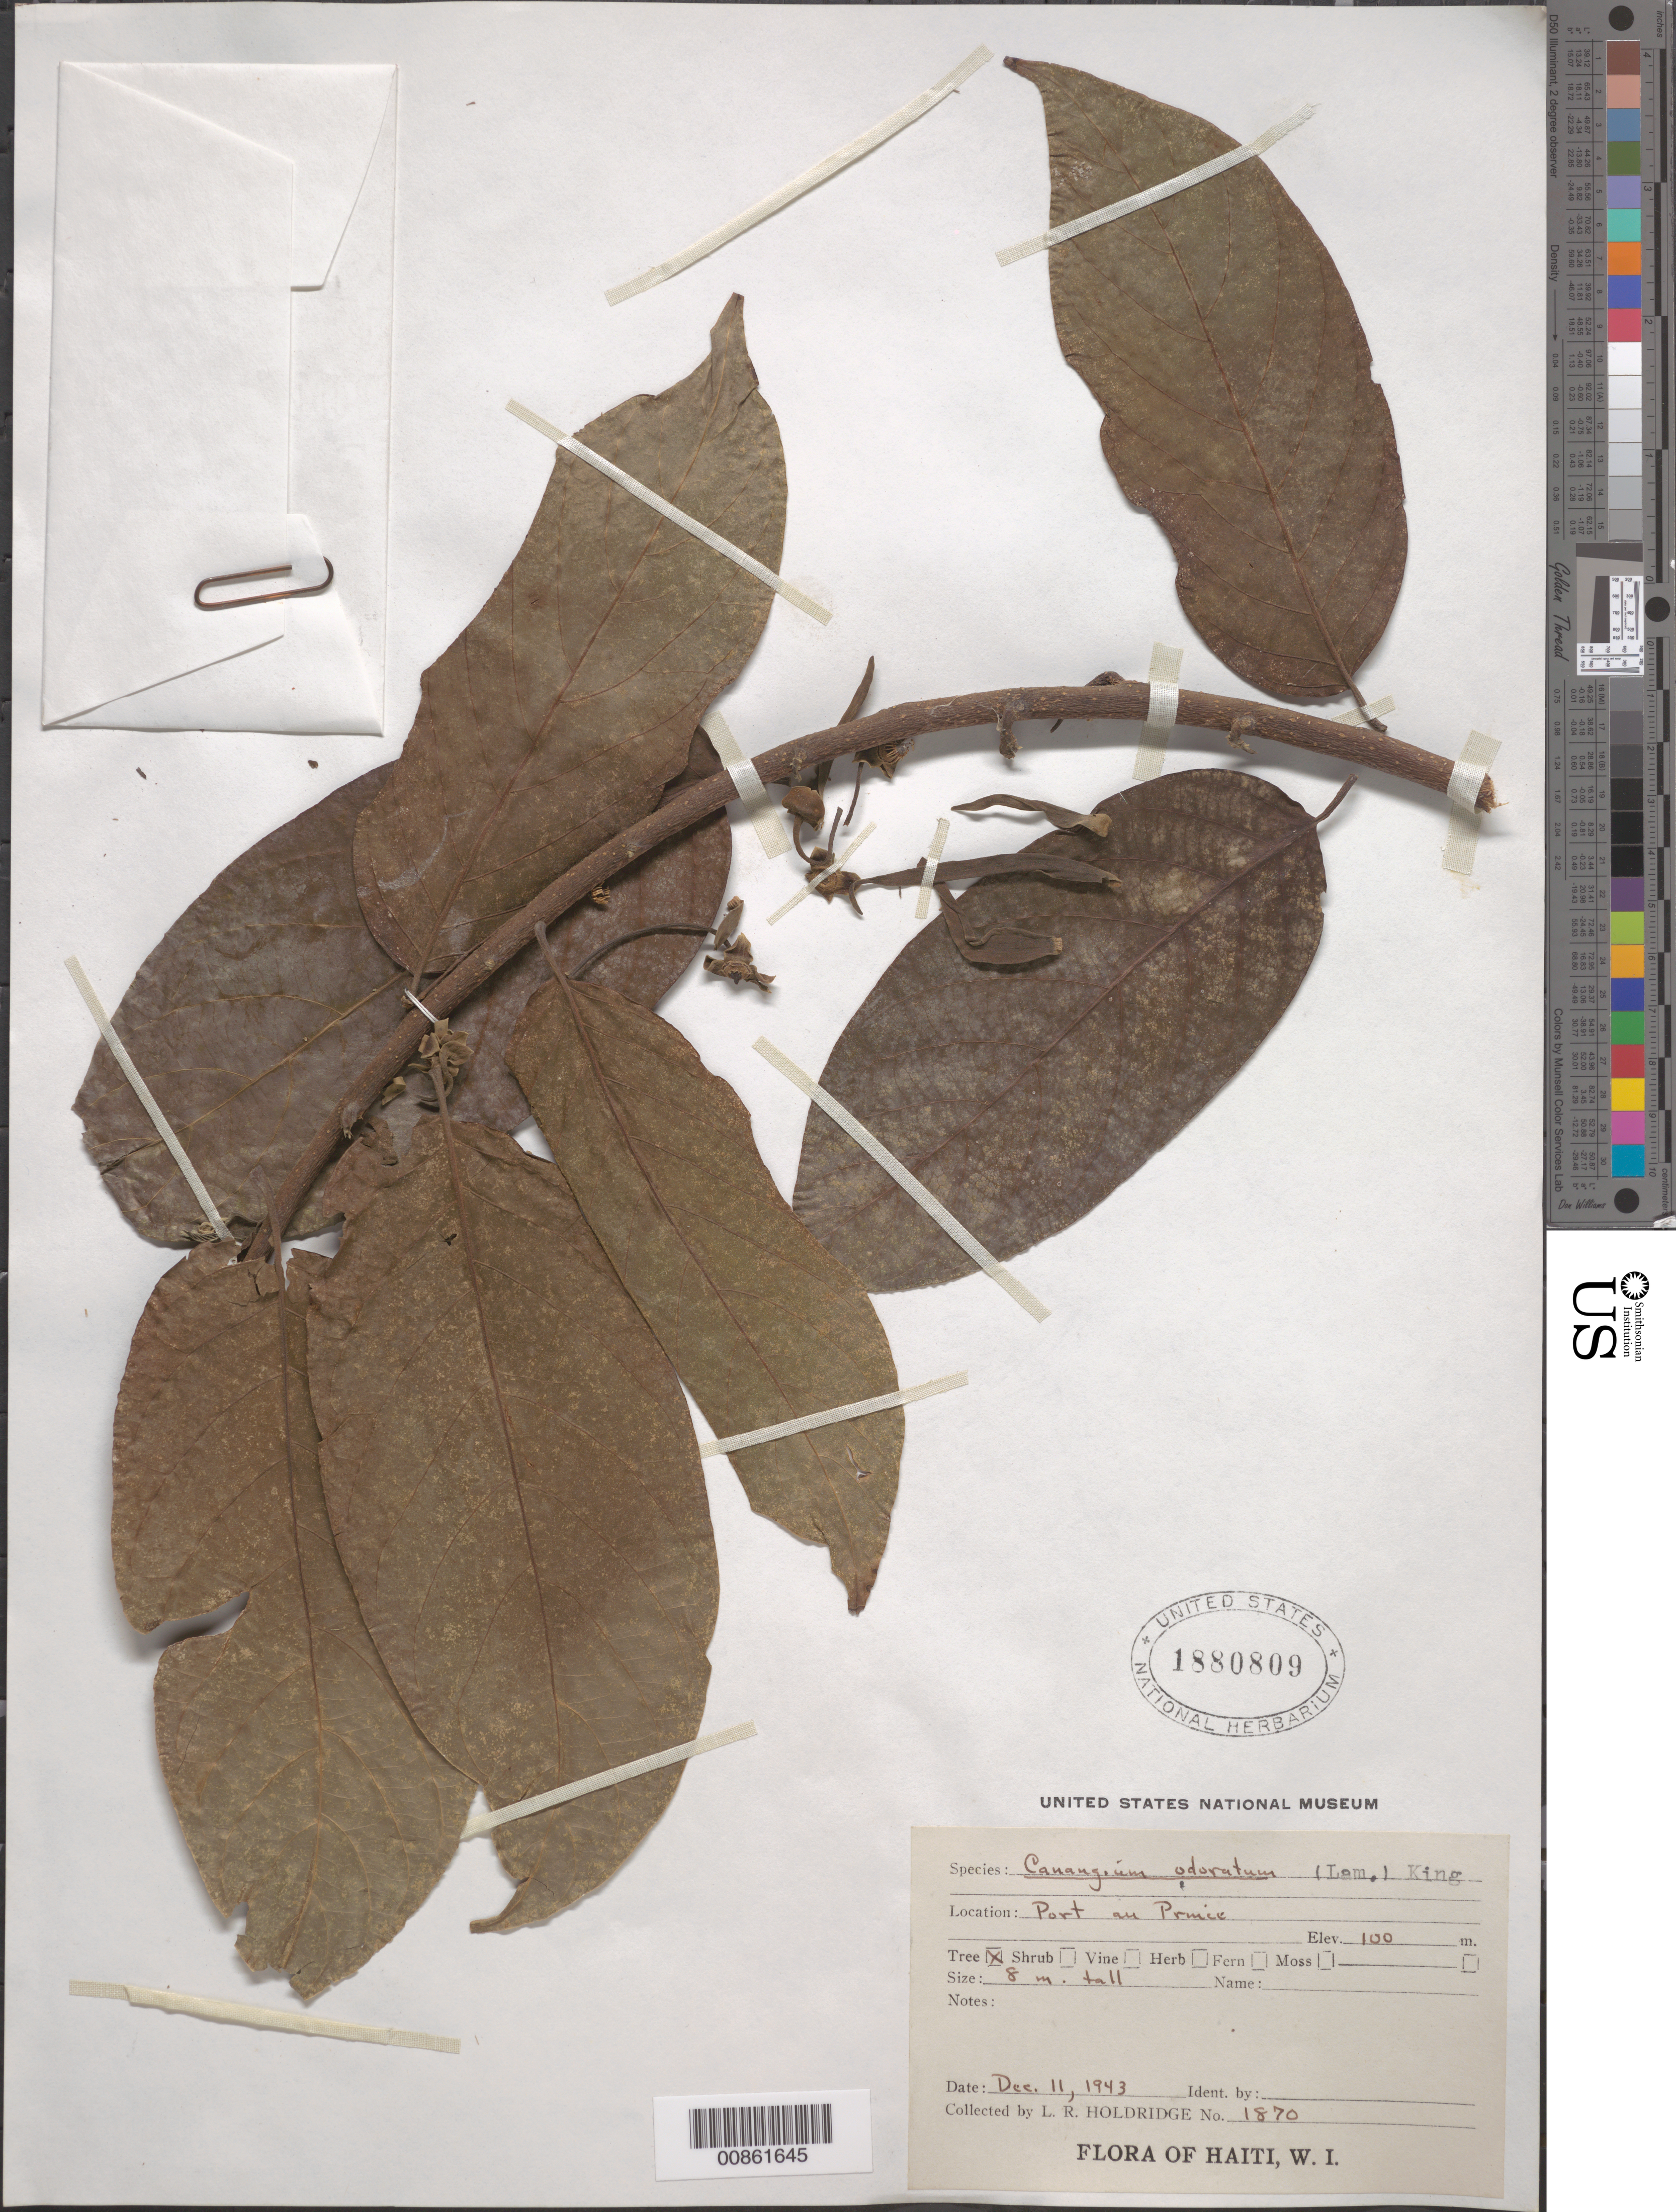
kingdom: Plantae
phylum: Tracheophyta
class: Magnoliopsida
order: Magnoliales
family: Annonaceae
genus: Cananga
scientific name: Cananga odorata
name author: (Lam.) Hook. f. & Thomson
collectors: L. Holdridge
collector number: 1870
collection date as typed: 11 Dec 1943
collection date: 1943-12-11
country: Haiti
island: Hispaniola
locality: Port au Prince.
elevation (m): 100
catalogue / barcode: US 1880809